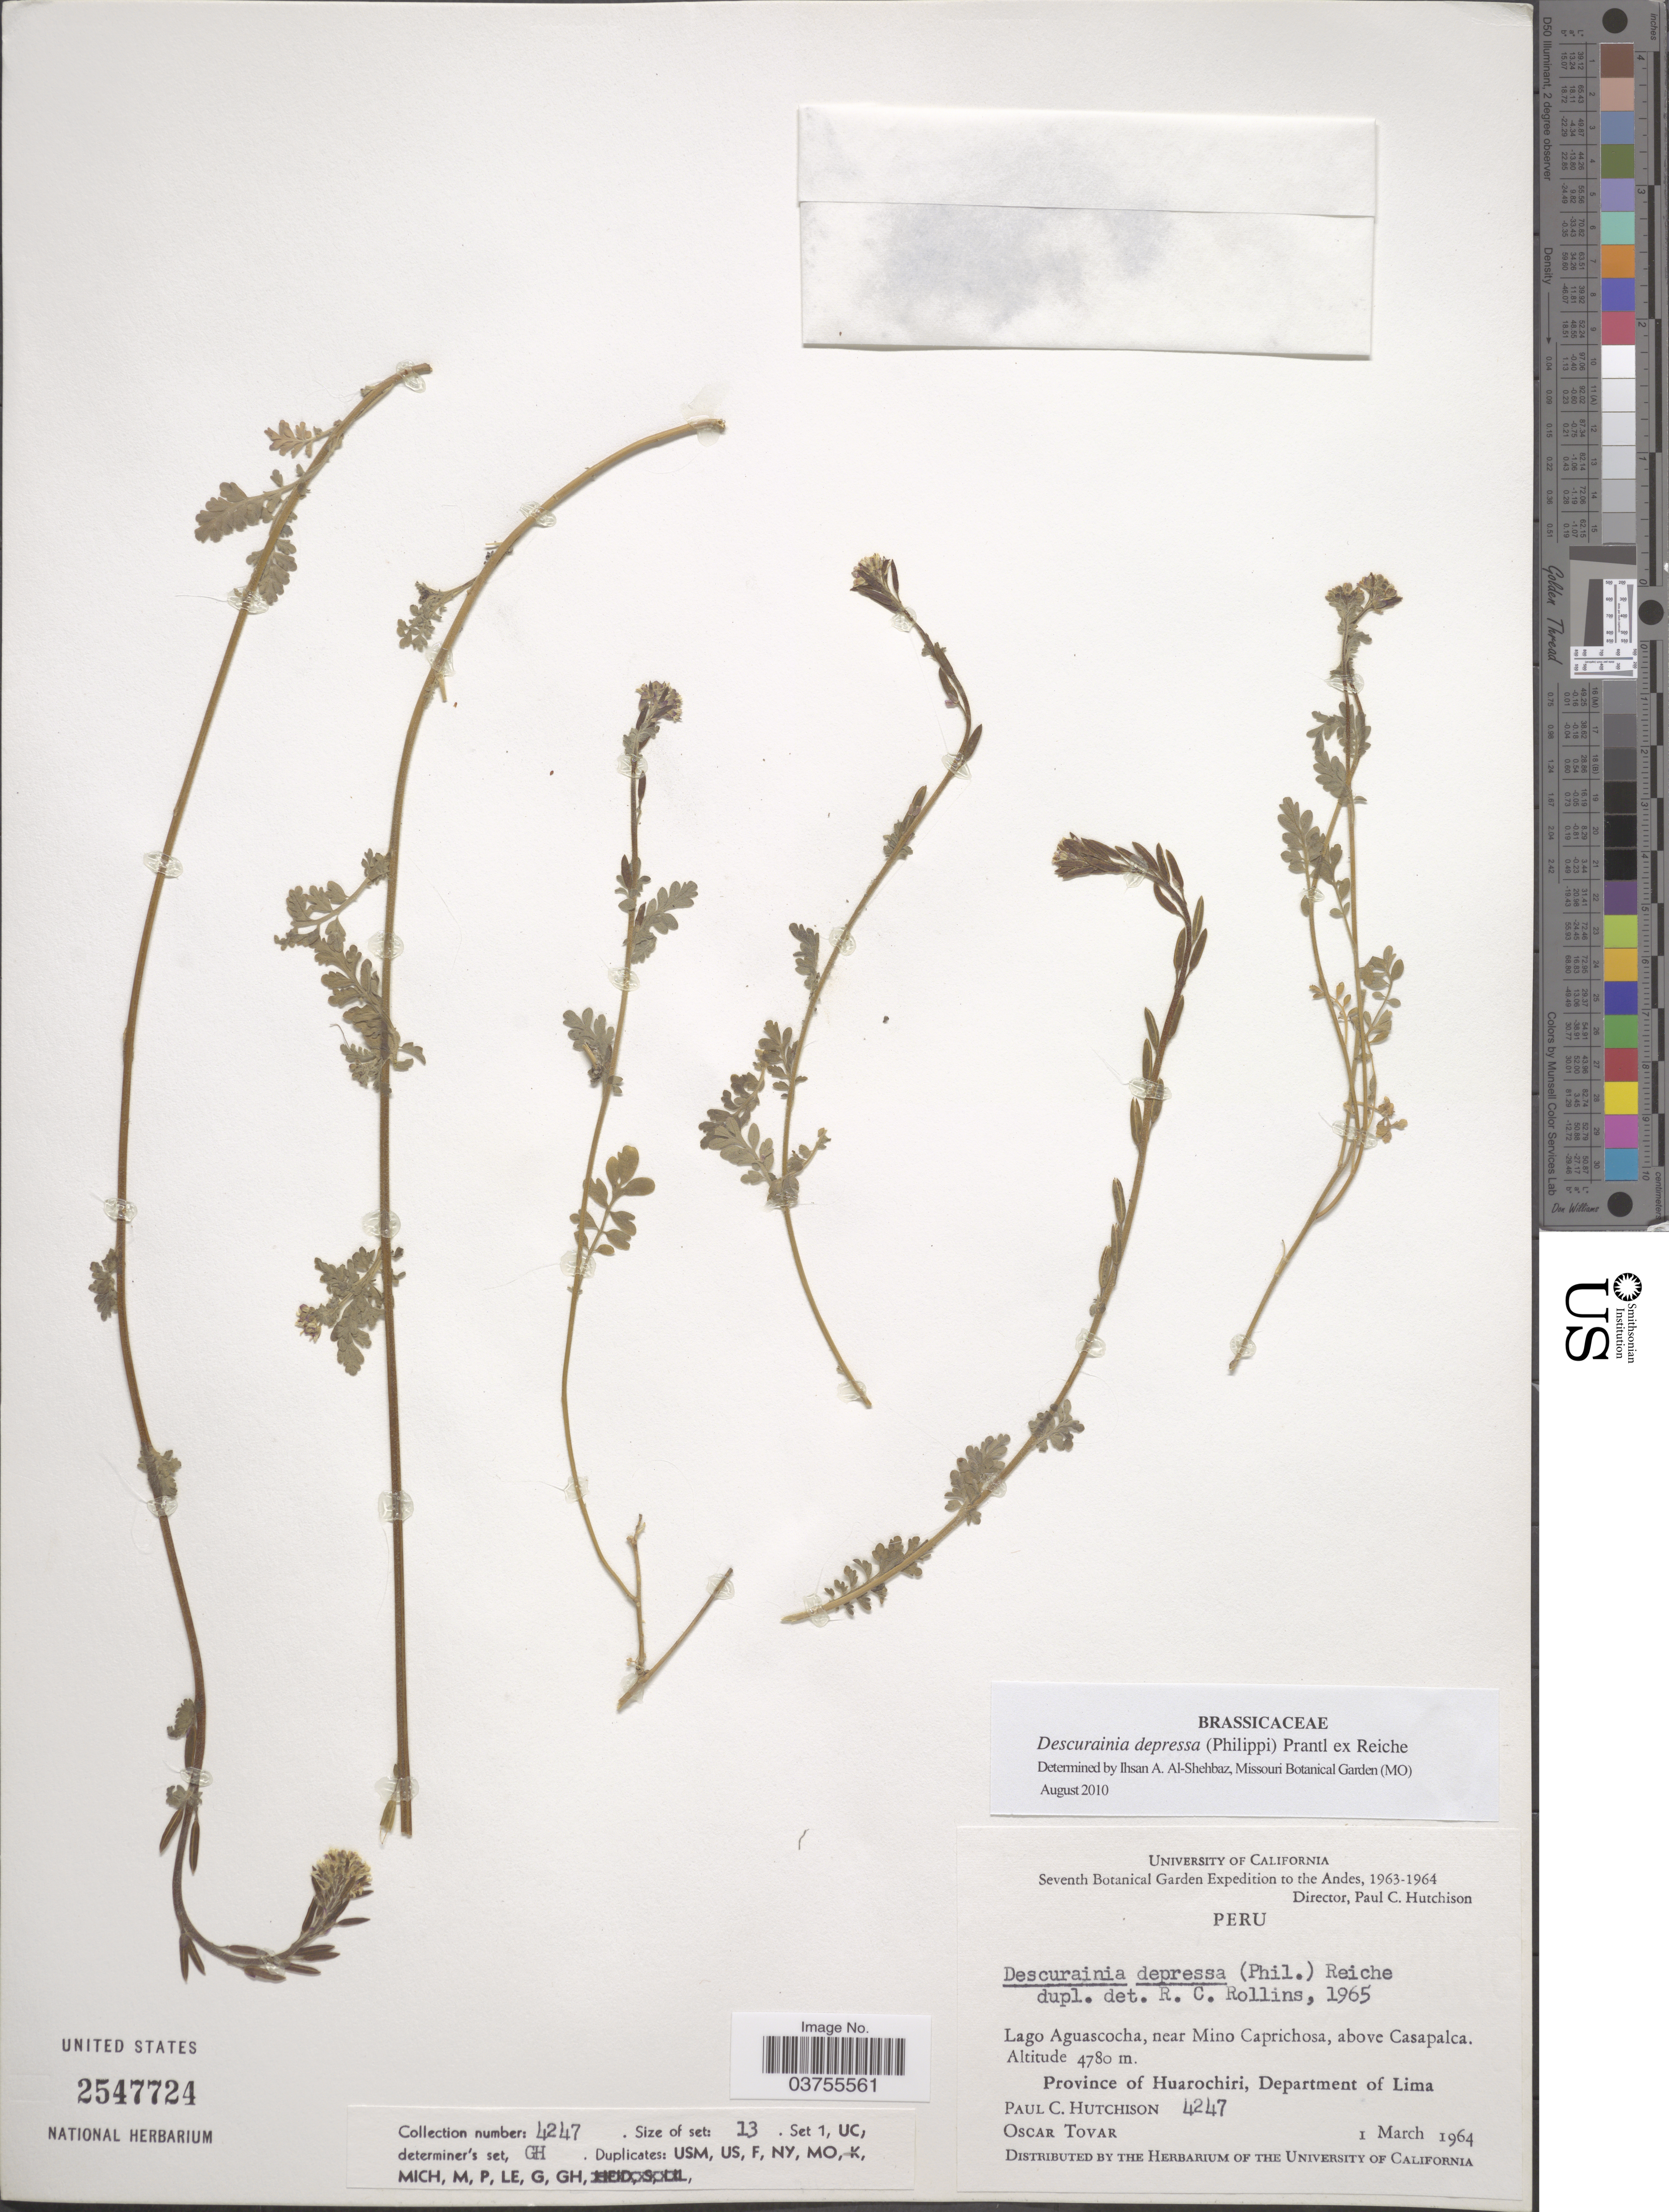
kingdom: Plantae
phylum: Tracheophyta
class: Magnoliopsida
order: Brassicales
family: Brassicaceae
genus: Descurainia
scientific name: Descurainia depressa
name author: (Phil. & C.A. Mey.) Prantl ex Reiche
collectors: P. C. Hutchison & Ó. Tovar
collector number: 4247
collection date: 1964-03-01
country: Peru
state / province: Lima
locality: Andes. Lago Aguascocha, near Mino Caprichosa, above Casapalca. Province of Huarochiri, Department of Lima.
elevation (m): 4780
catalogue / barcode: US 2547724